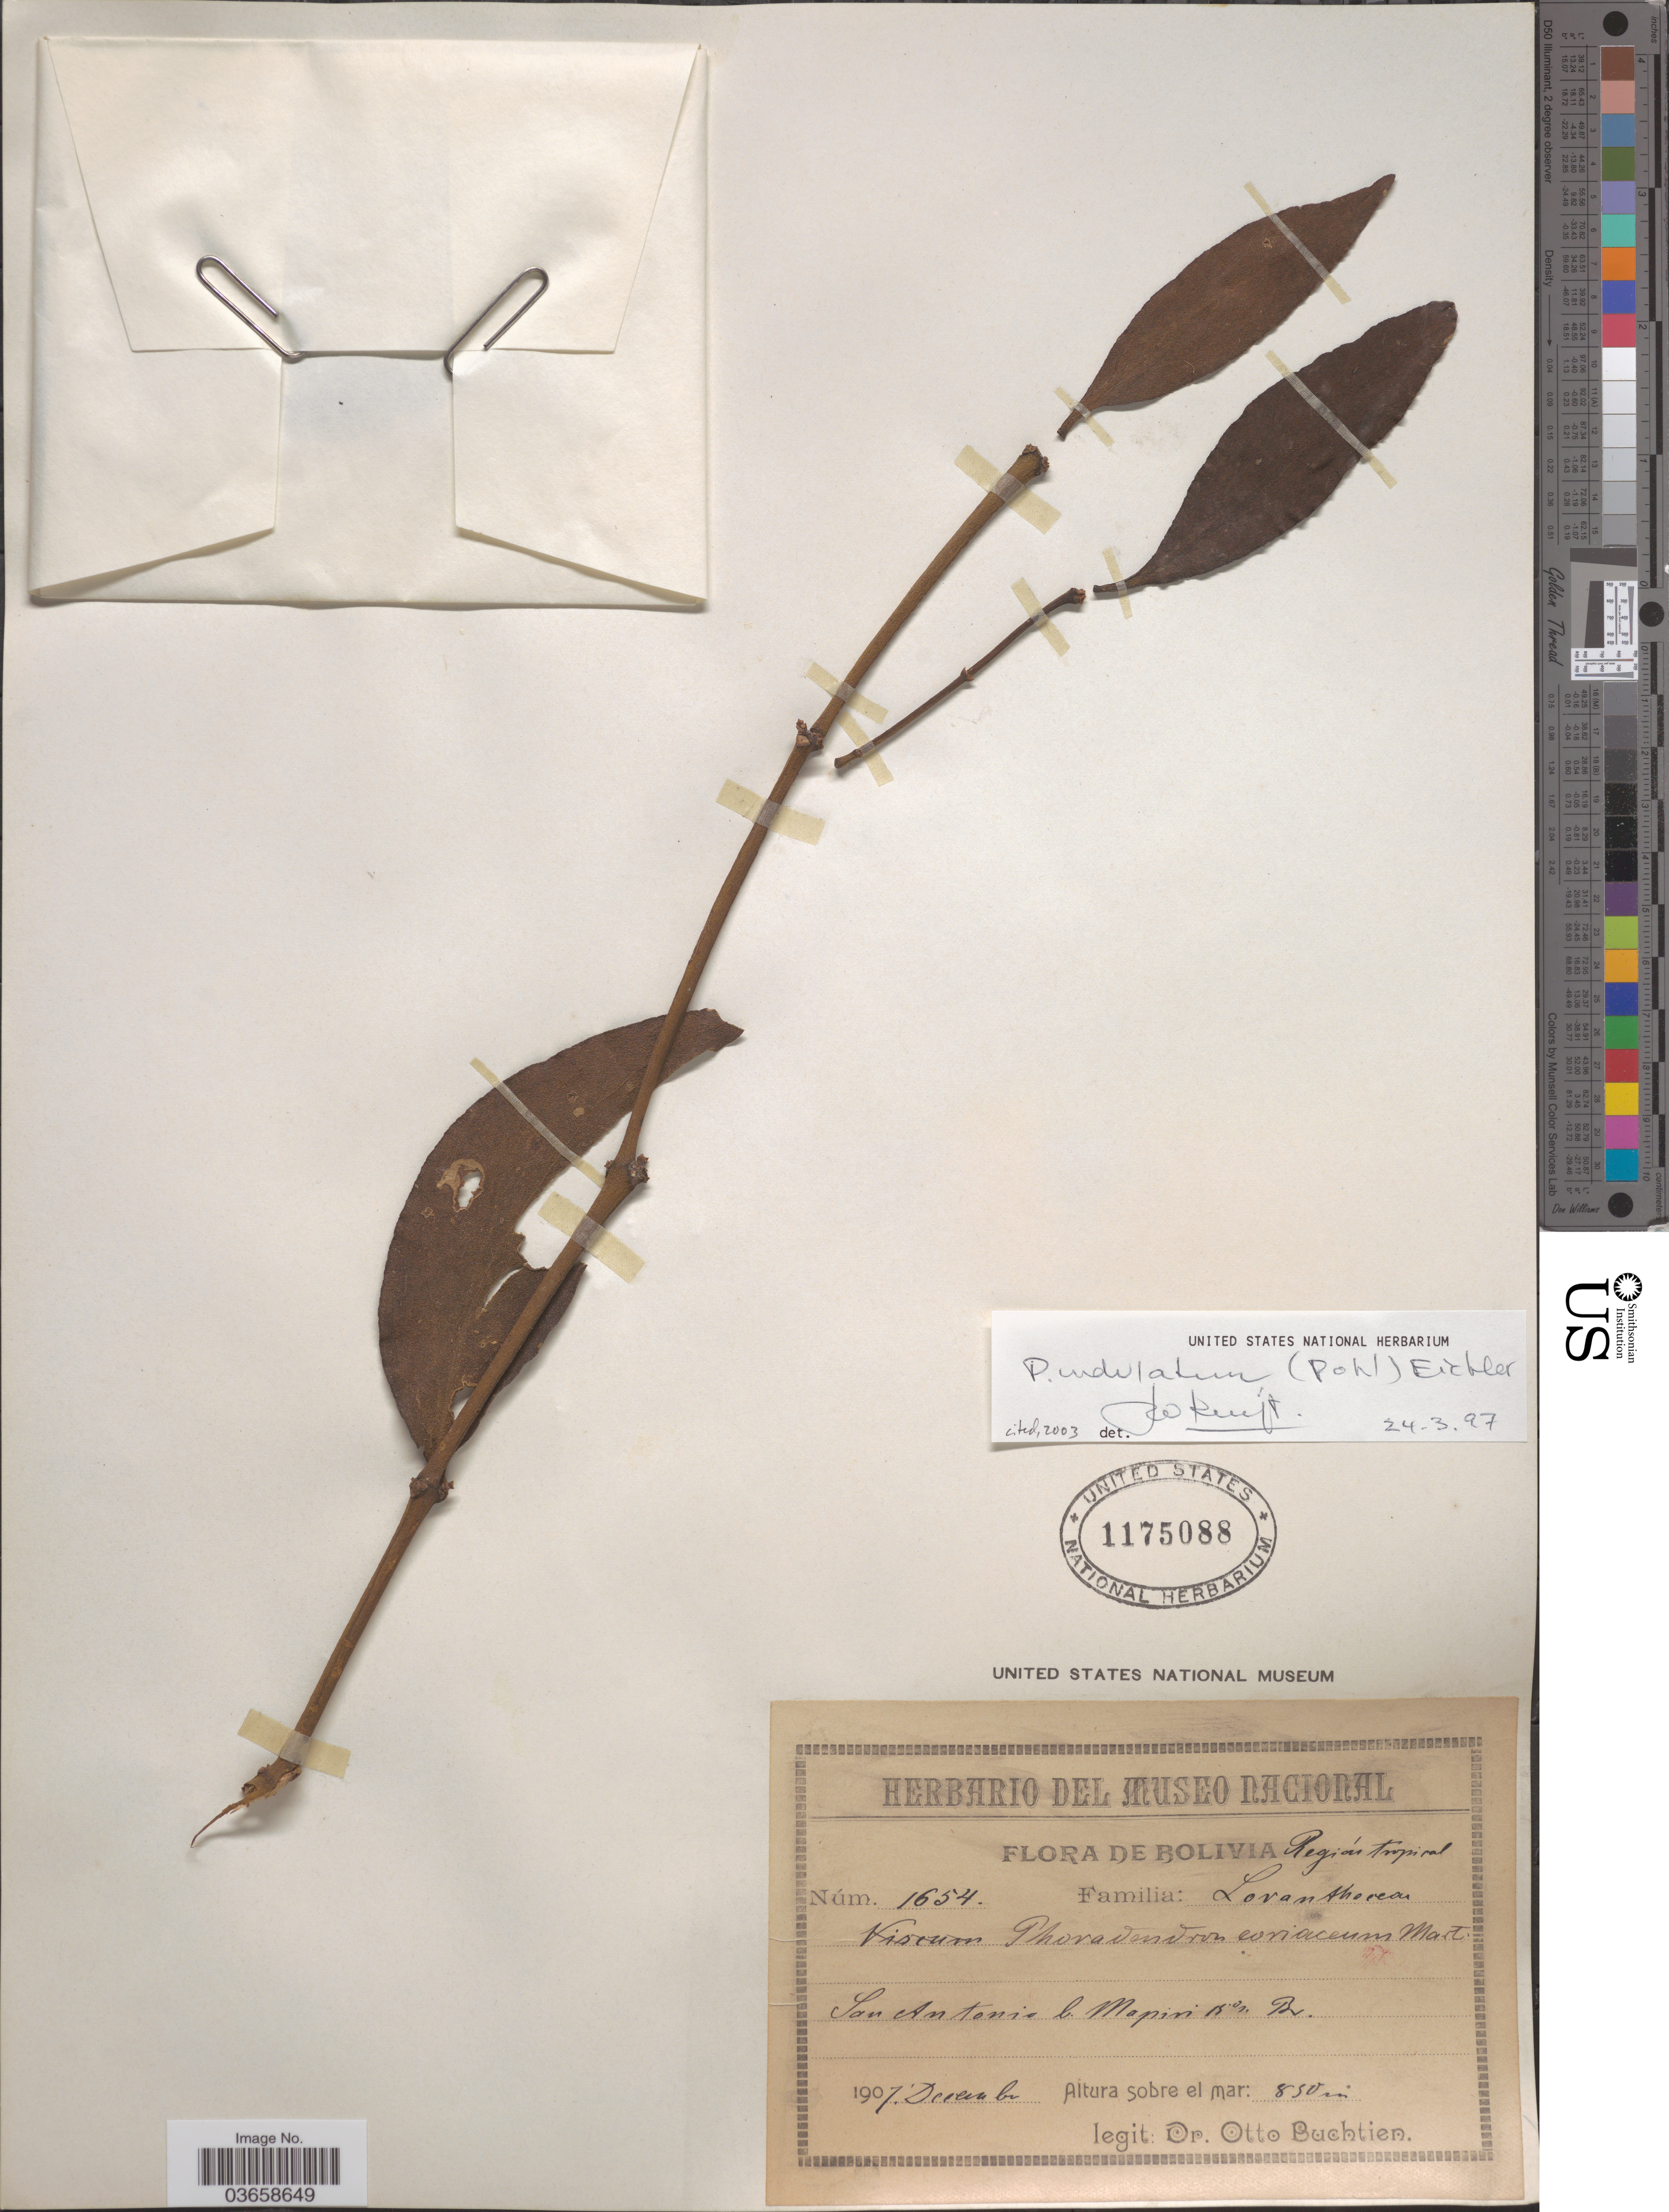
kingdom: Plantae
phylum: Tracheophyta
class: Magnoliopsida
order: Santalales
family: Viscaceae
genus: Phoradendron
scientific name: Phoradendron undulatum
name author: (Pohl ex DC.) Eichler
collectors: O. Buchtien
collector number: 1654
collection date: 1907-12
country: Bolivia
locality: San Antonio b. Mapiri 13º s. Br.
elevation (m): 850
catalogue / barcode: US 1175088